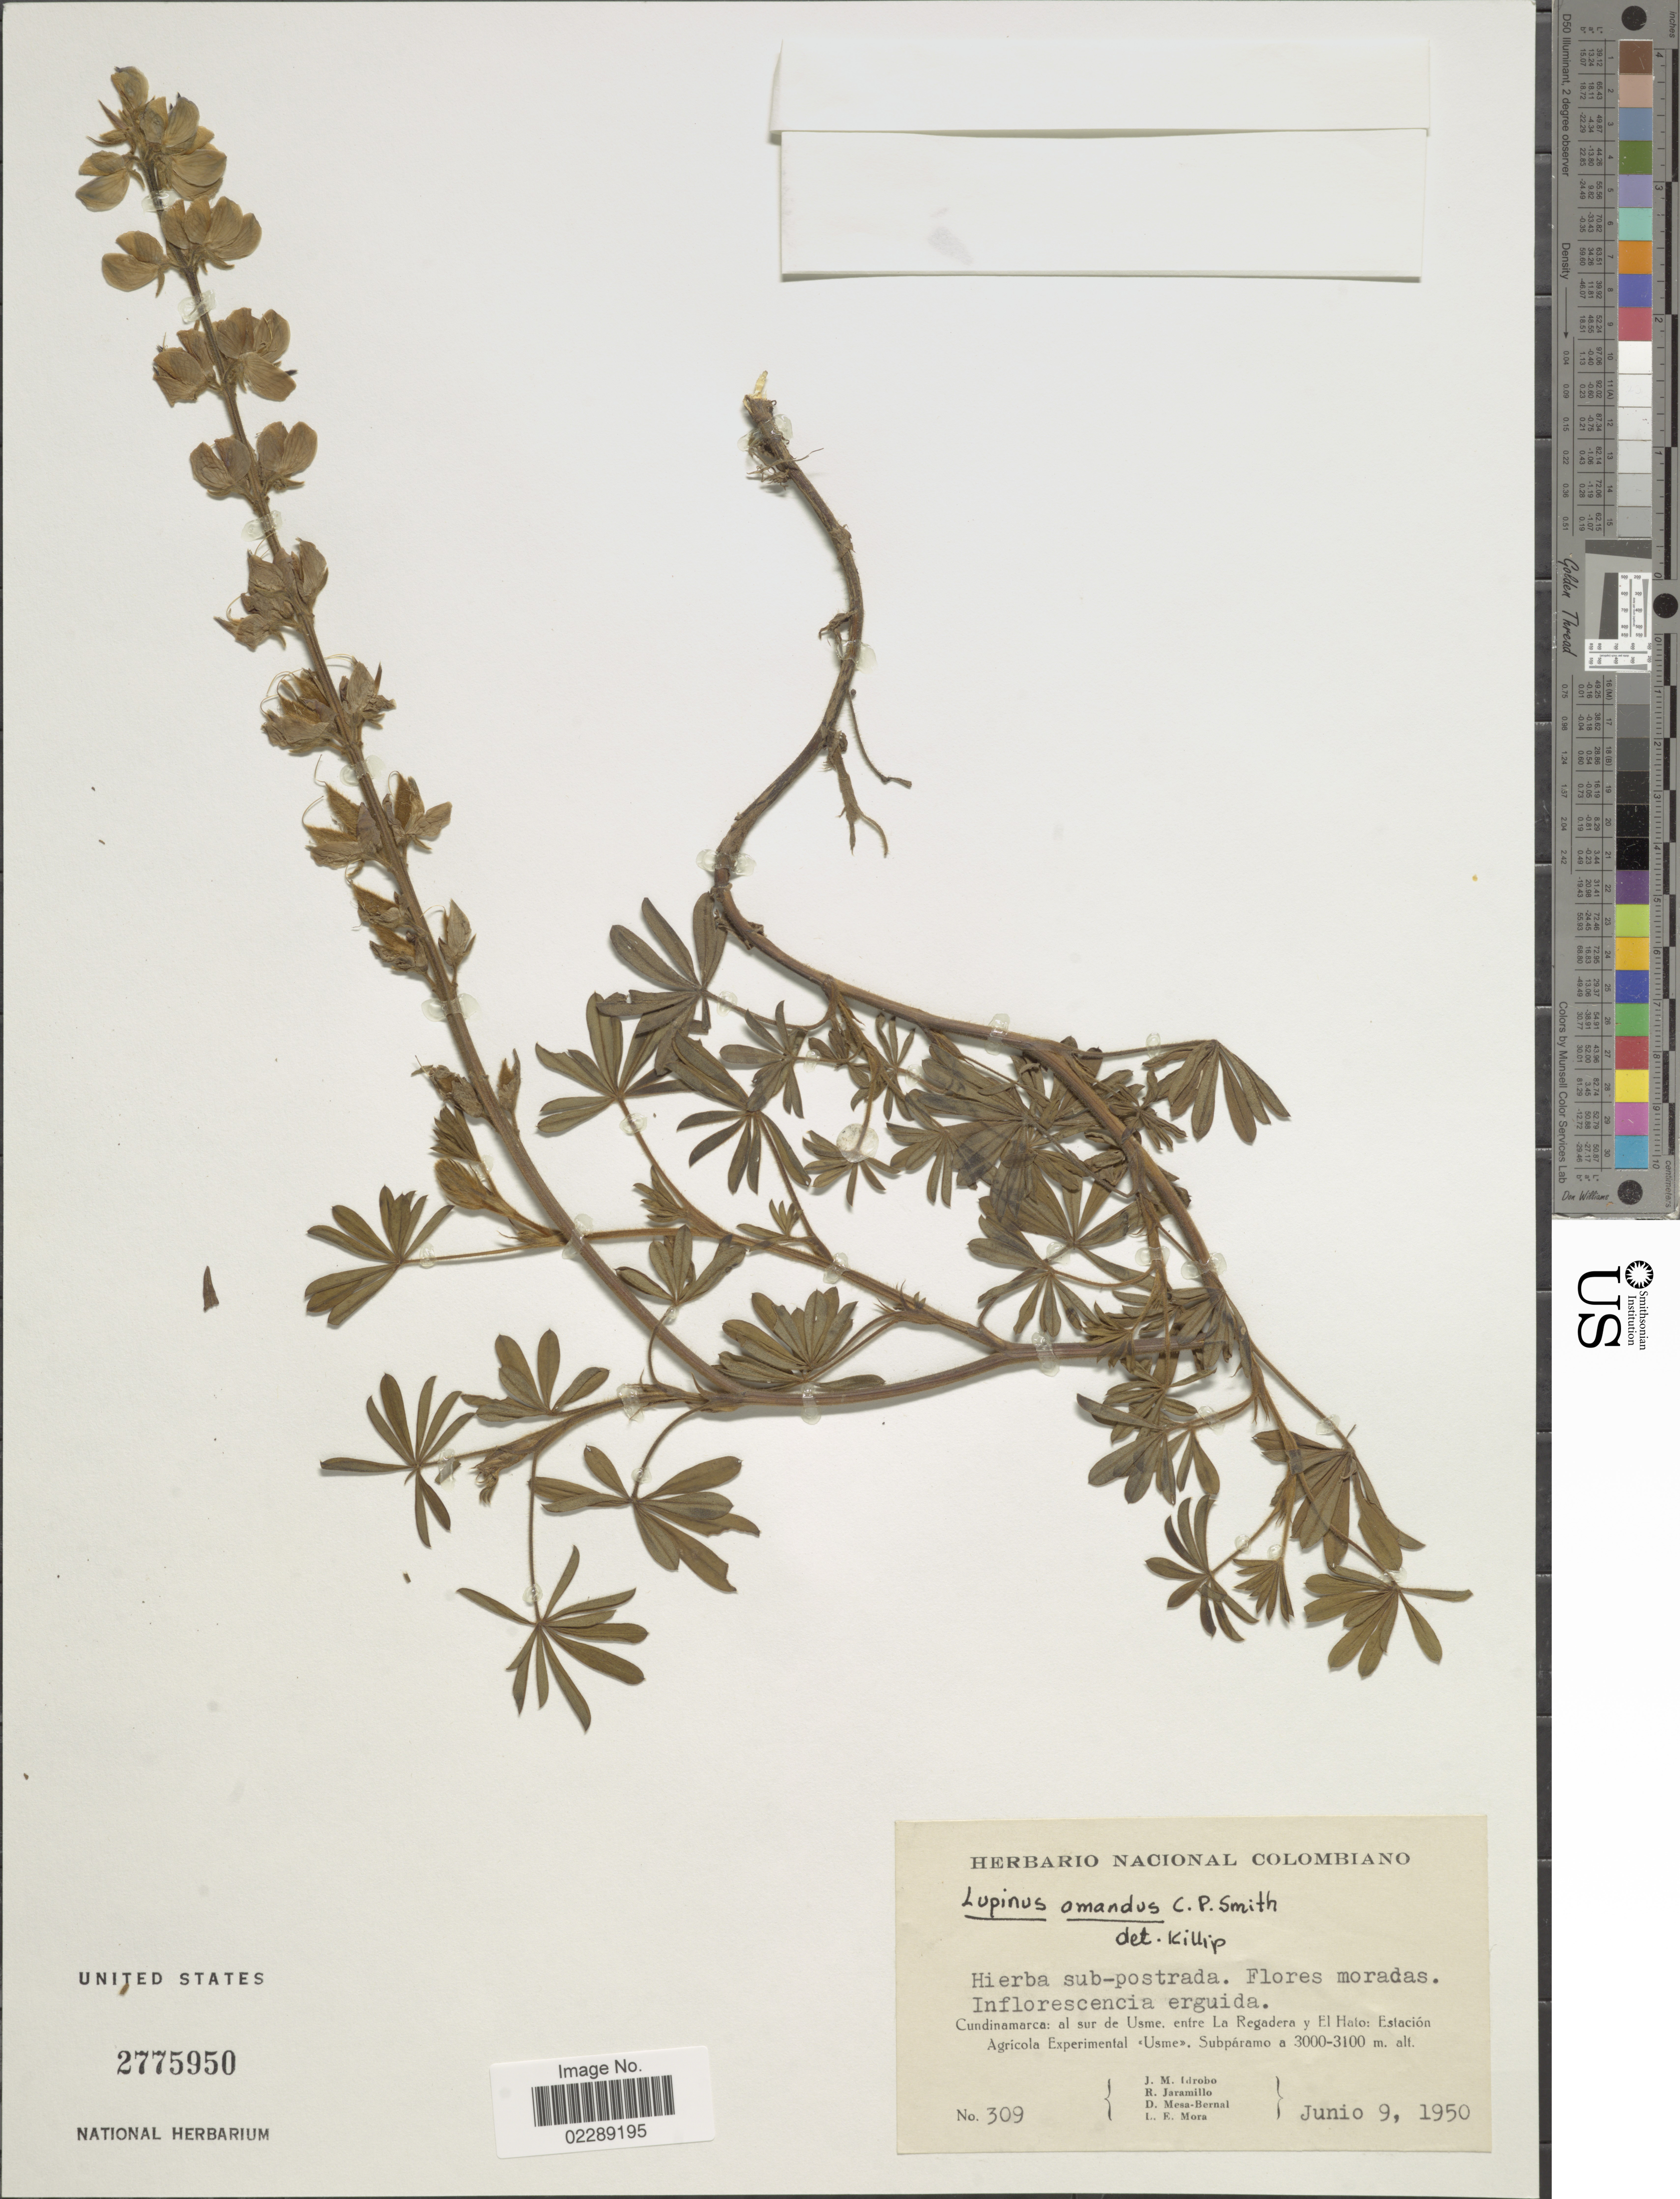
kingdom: Plantae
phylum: Tracheophyta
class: Magnoliopsida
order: Fabales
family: Fabaceae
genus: Lupinus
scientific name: Lupinus amandus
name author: C.P. Sm.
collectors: J. M. Idrobo, R. Jaramillo M., D. Mesa Bernal & L. Mora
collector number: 309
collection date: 1950-06-09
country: Colombia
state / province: Cundinamarca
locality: Cundinamarca: al sur de Usme, entre La Regadera y El Hato: Estación Agricola Experimental <<Usme>>. Subpáramo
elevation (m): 3000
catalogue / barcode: US 2775950